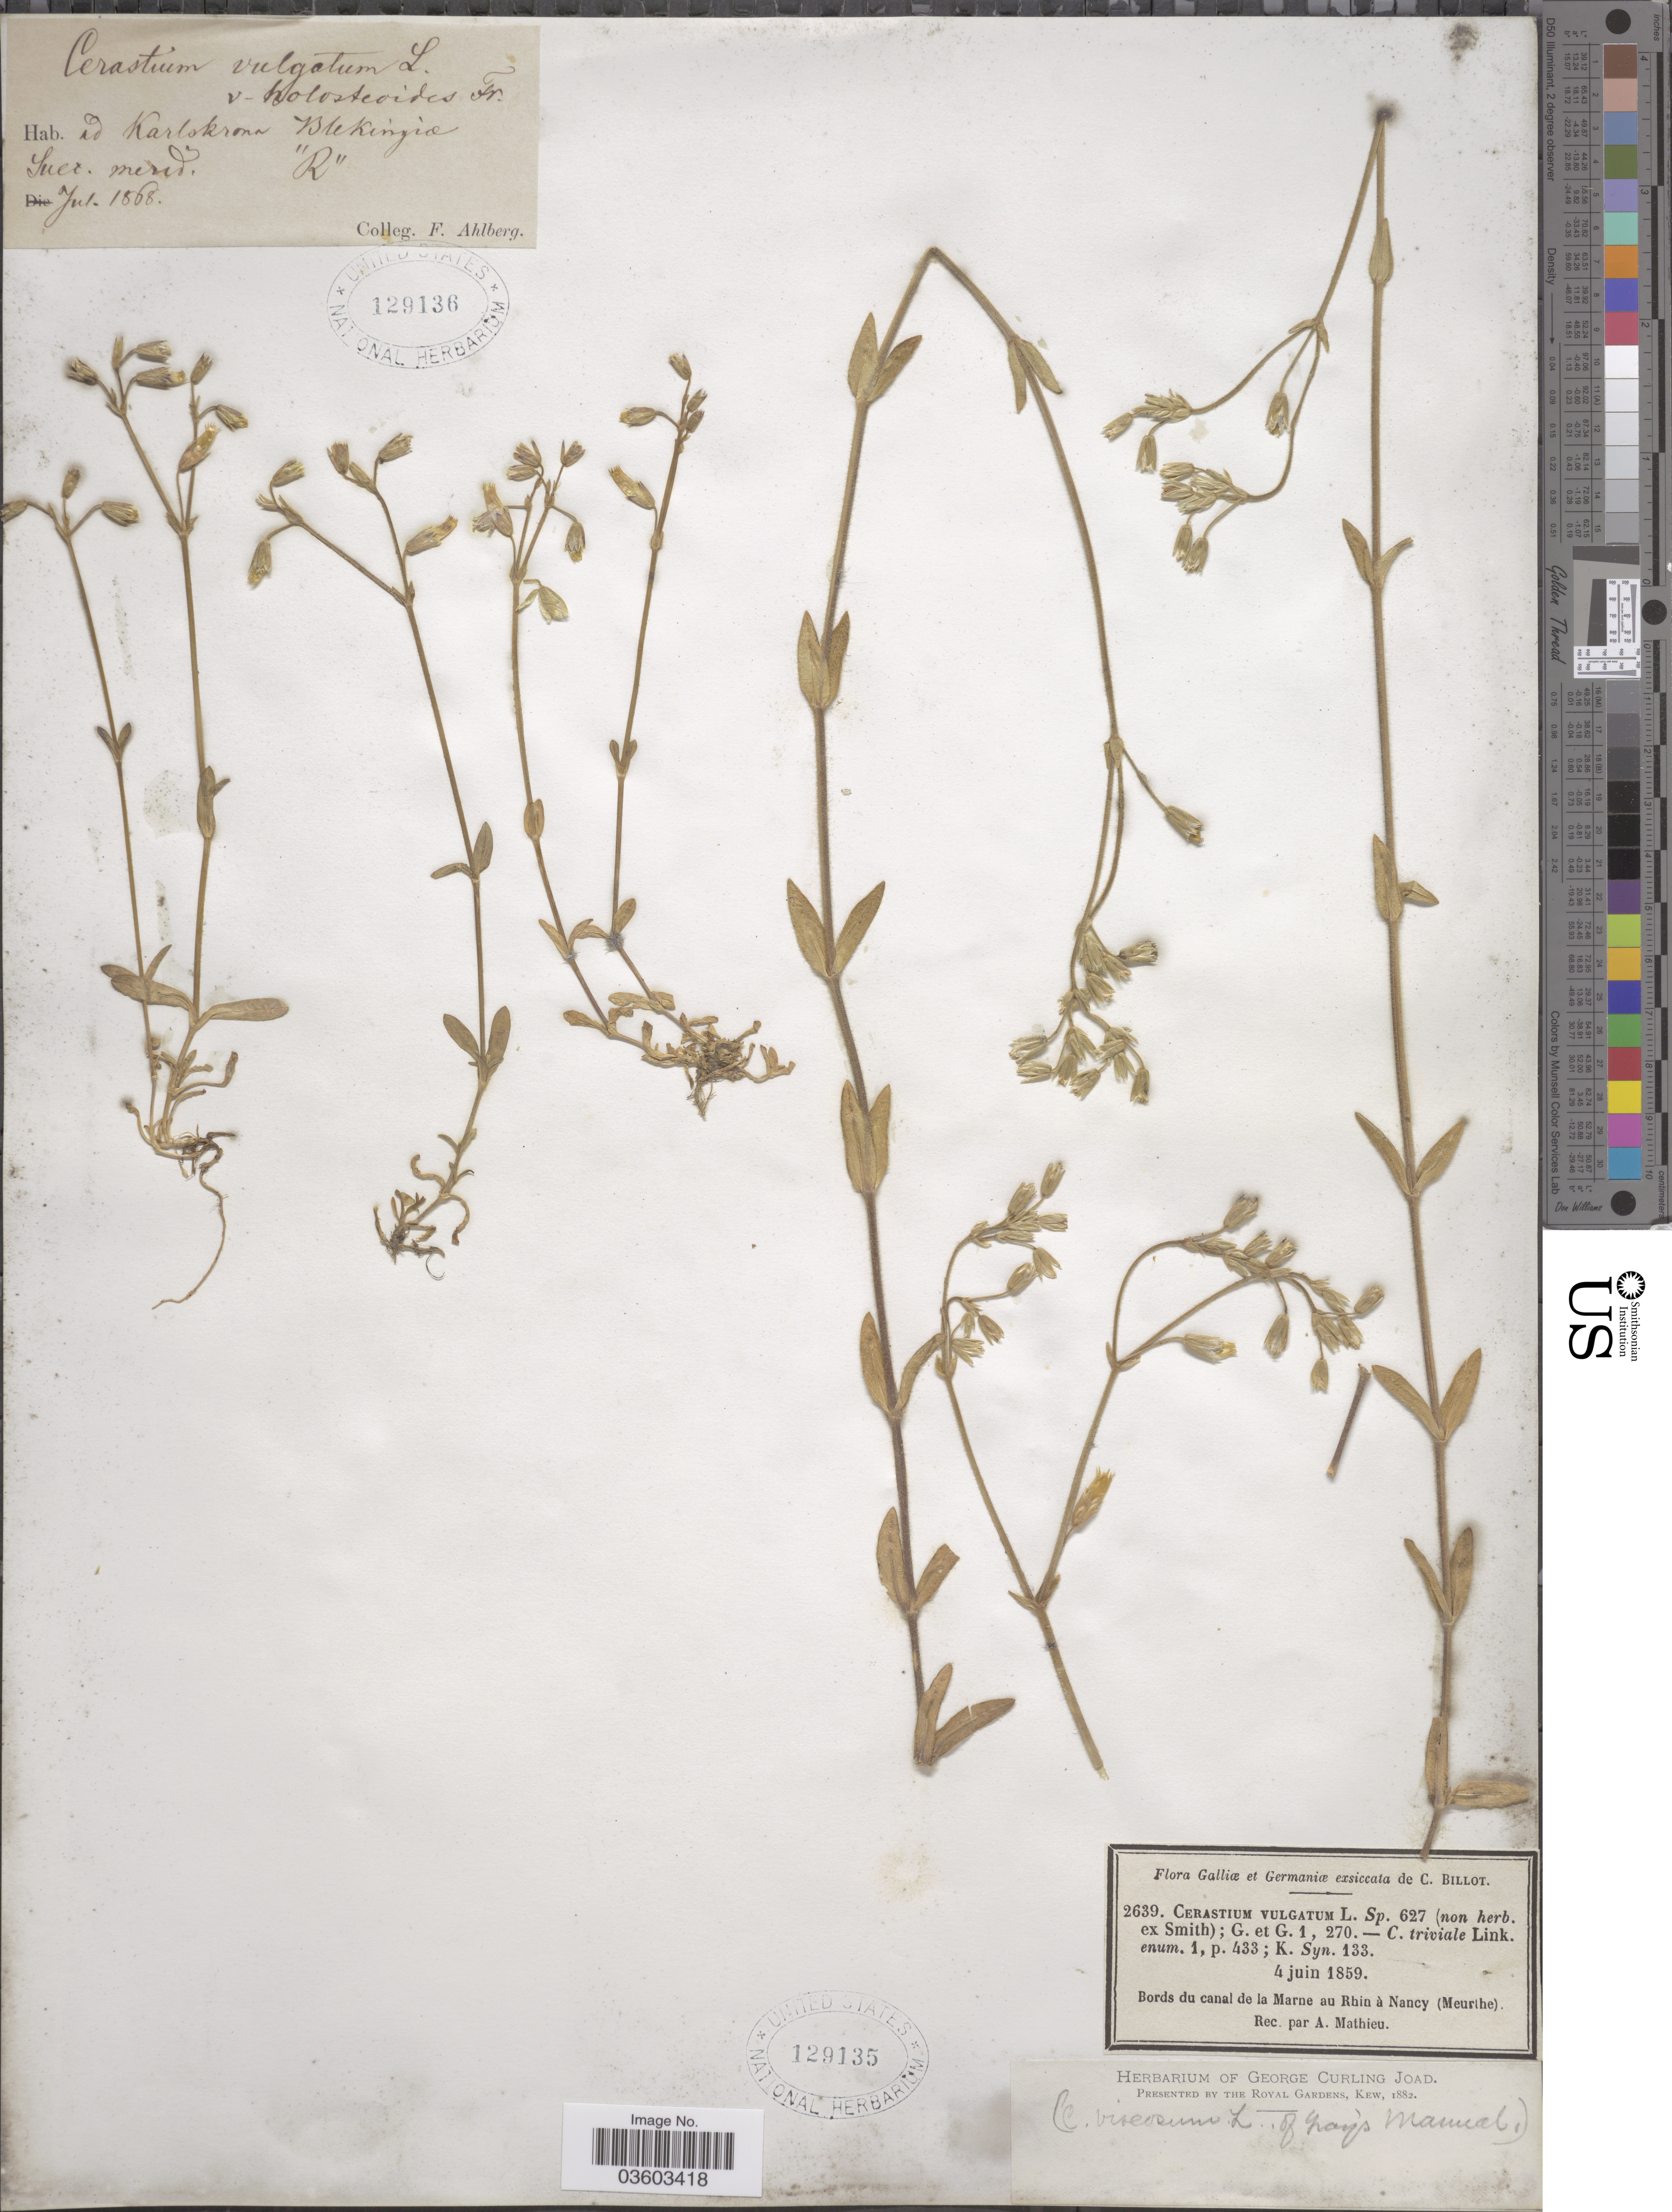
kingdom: Plantae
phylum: Tracheophyta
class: Magnoliopsida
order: Caryophyllales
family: Caryophyllaceae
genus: Cerastium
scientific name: Cerastium vulgatum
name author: L.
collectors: F. Ahlberg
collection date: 1868-07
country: Sweden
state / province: Blekinge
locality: Ad Karlskrona Blekingiæ Suec. merid. "R" [unsure placement].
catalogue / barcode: US 129136